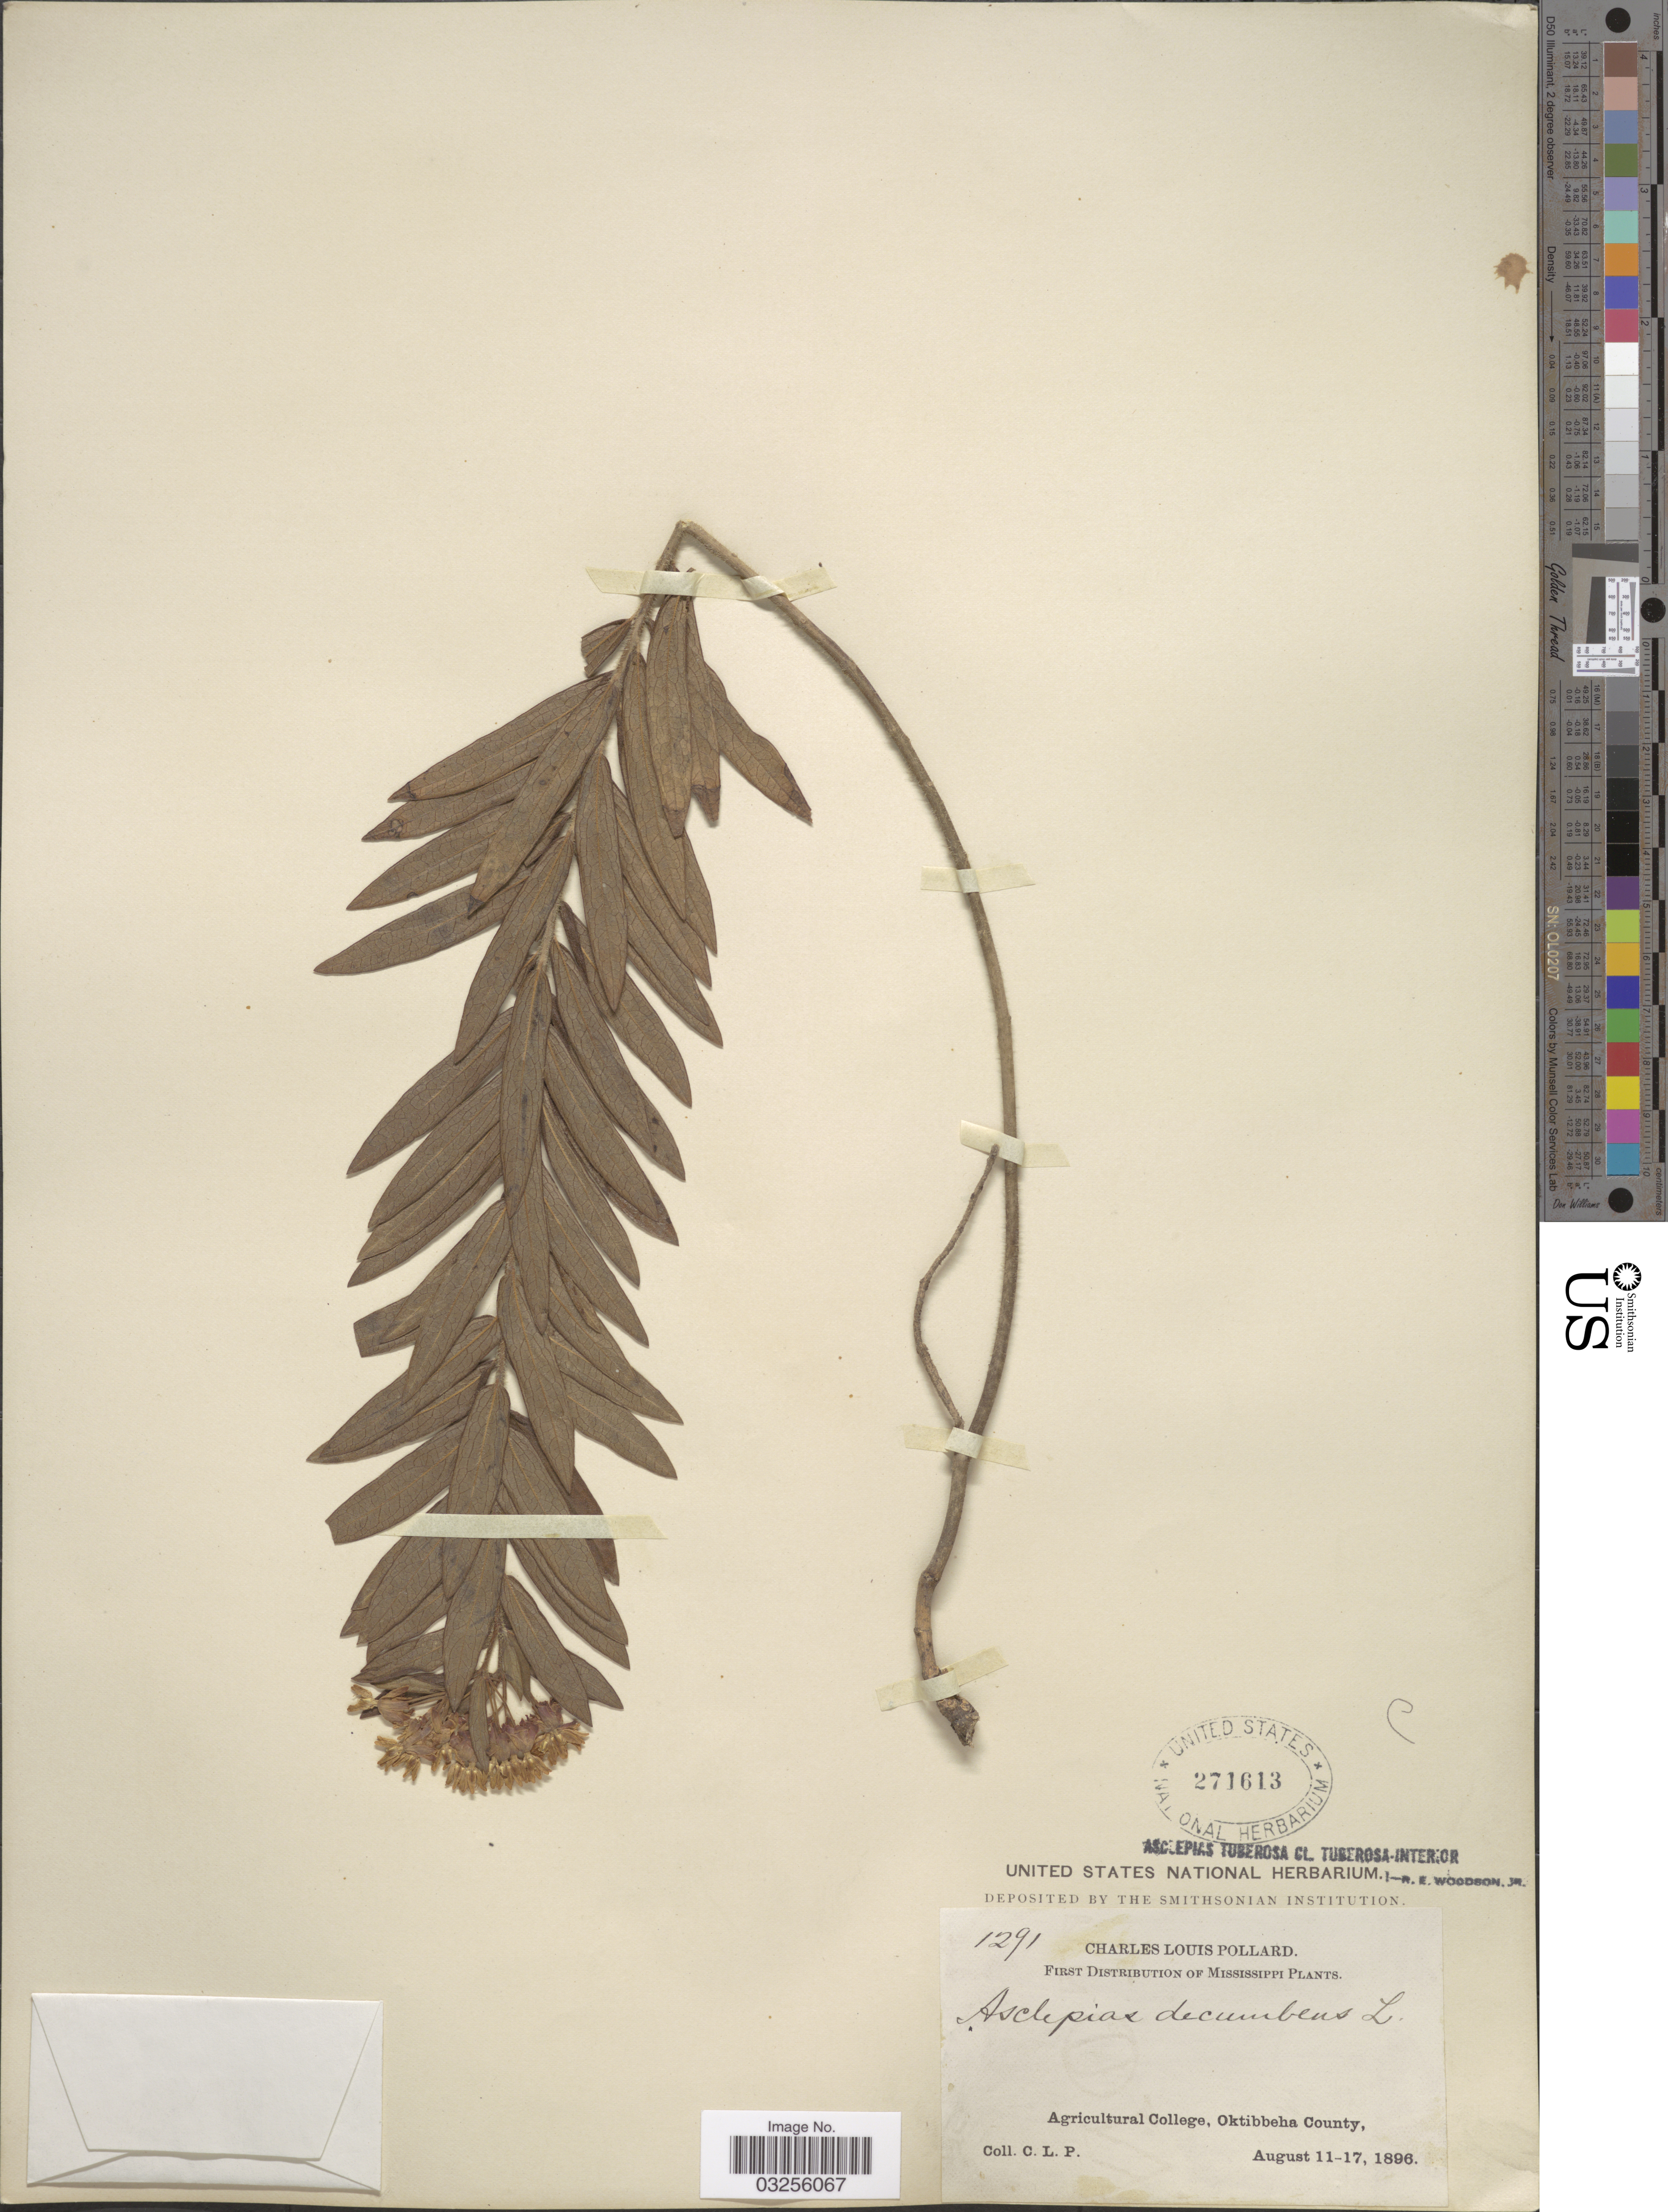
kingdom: Plantae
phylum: Tracheophyta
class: Magnoliopsida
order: Gentianales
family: Apocynaceae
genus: Asclepias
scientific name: Asclepias tuberosa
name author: L.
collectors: C. L. Pollard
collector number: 1291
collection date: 1896-08-11/1896-08-17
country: United States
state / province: Mississippi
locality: Agricultural College, Oktibbeha County.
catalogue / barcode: US 271613